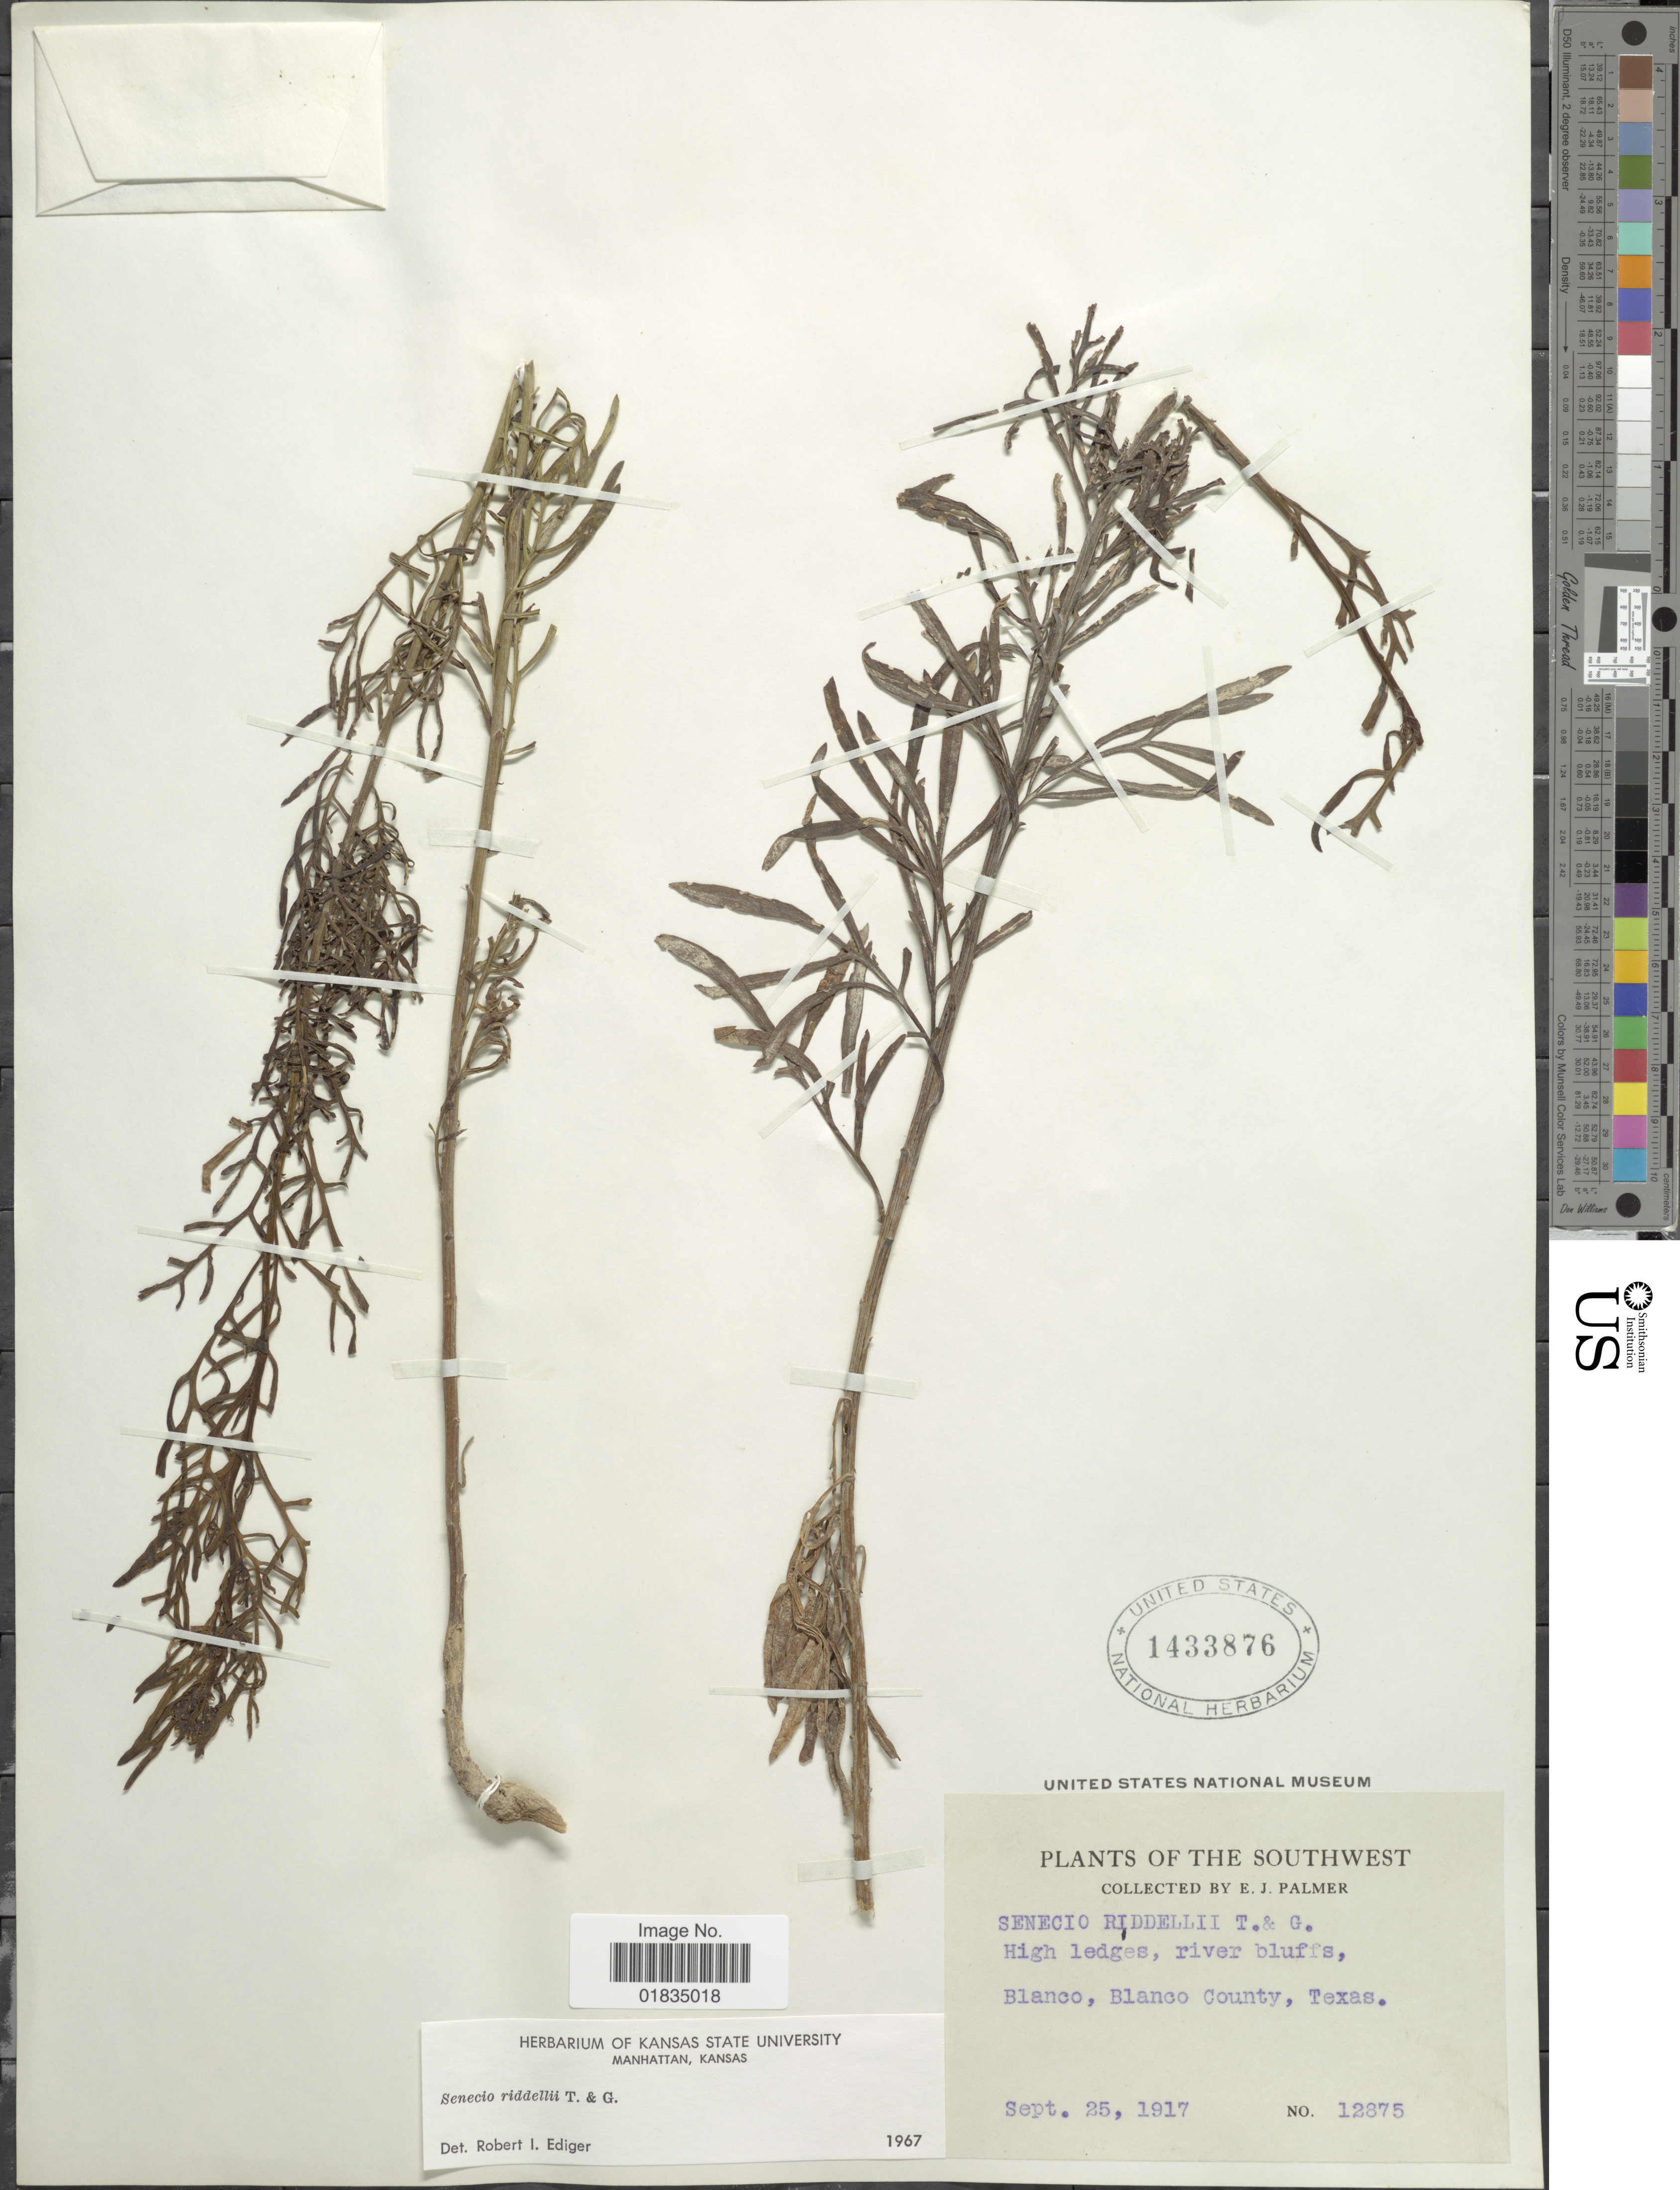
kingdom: Plantae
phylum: Tracheophyta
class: Magnoliopsida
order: Asterales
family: Asteraceae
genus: Senecio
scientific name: Senecio riddellii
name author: Torr. & A. Gray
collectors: E. J. Palmer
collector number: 12875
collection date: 1917-09-25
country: United States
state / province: Texas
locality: Southwest, Blanco, Blanco County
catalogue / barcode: US 1433876